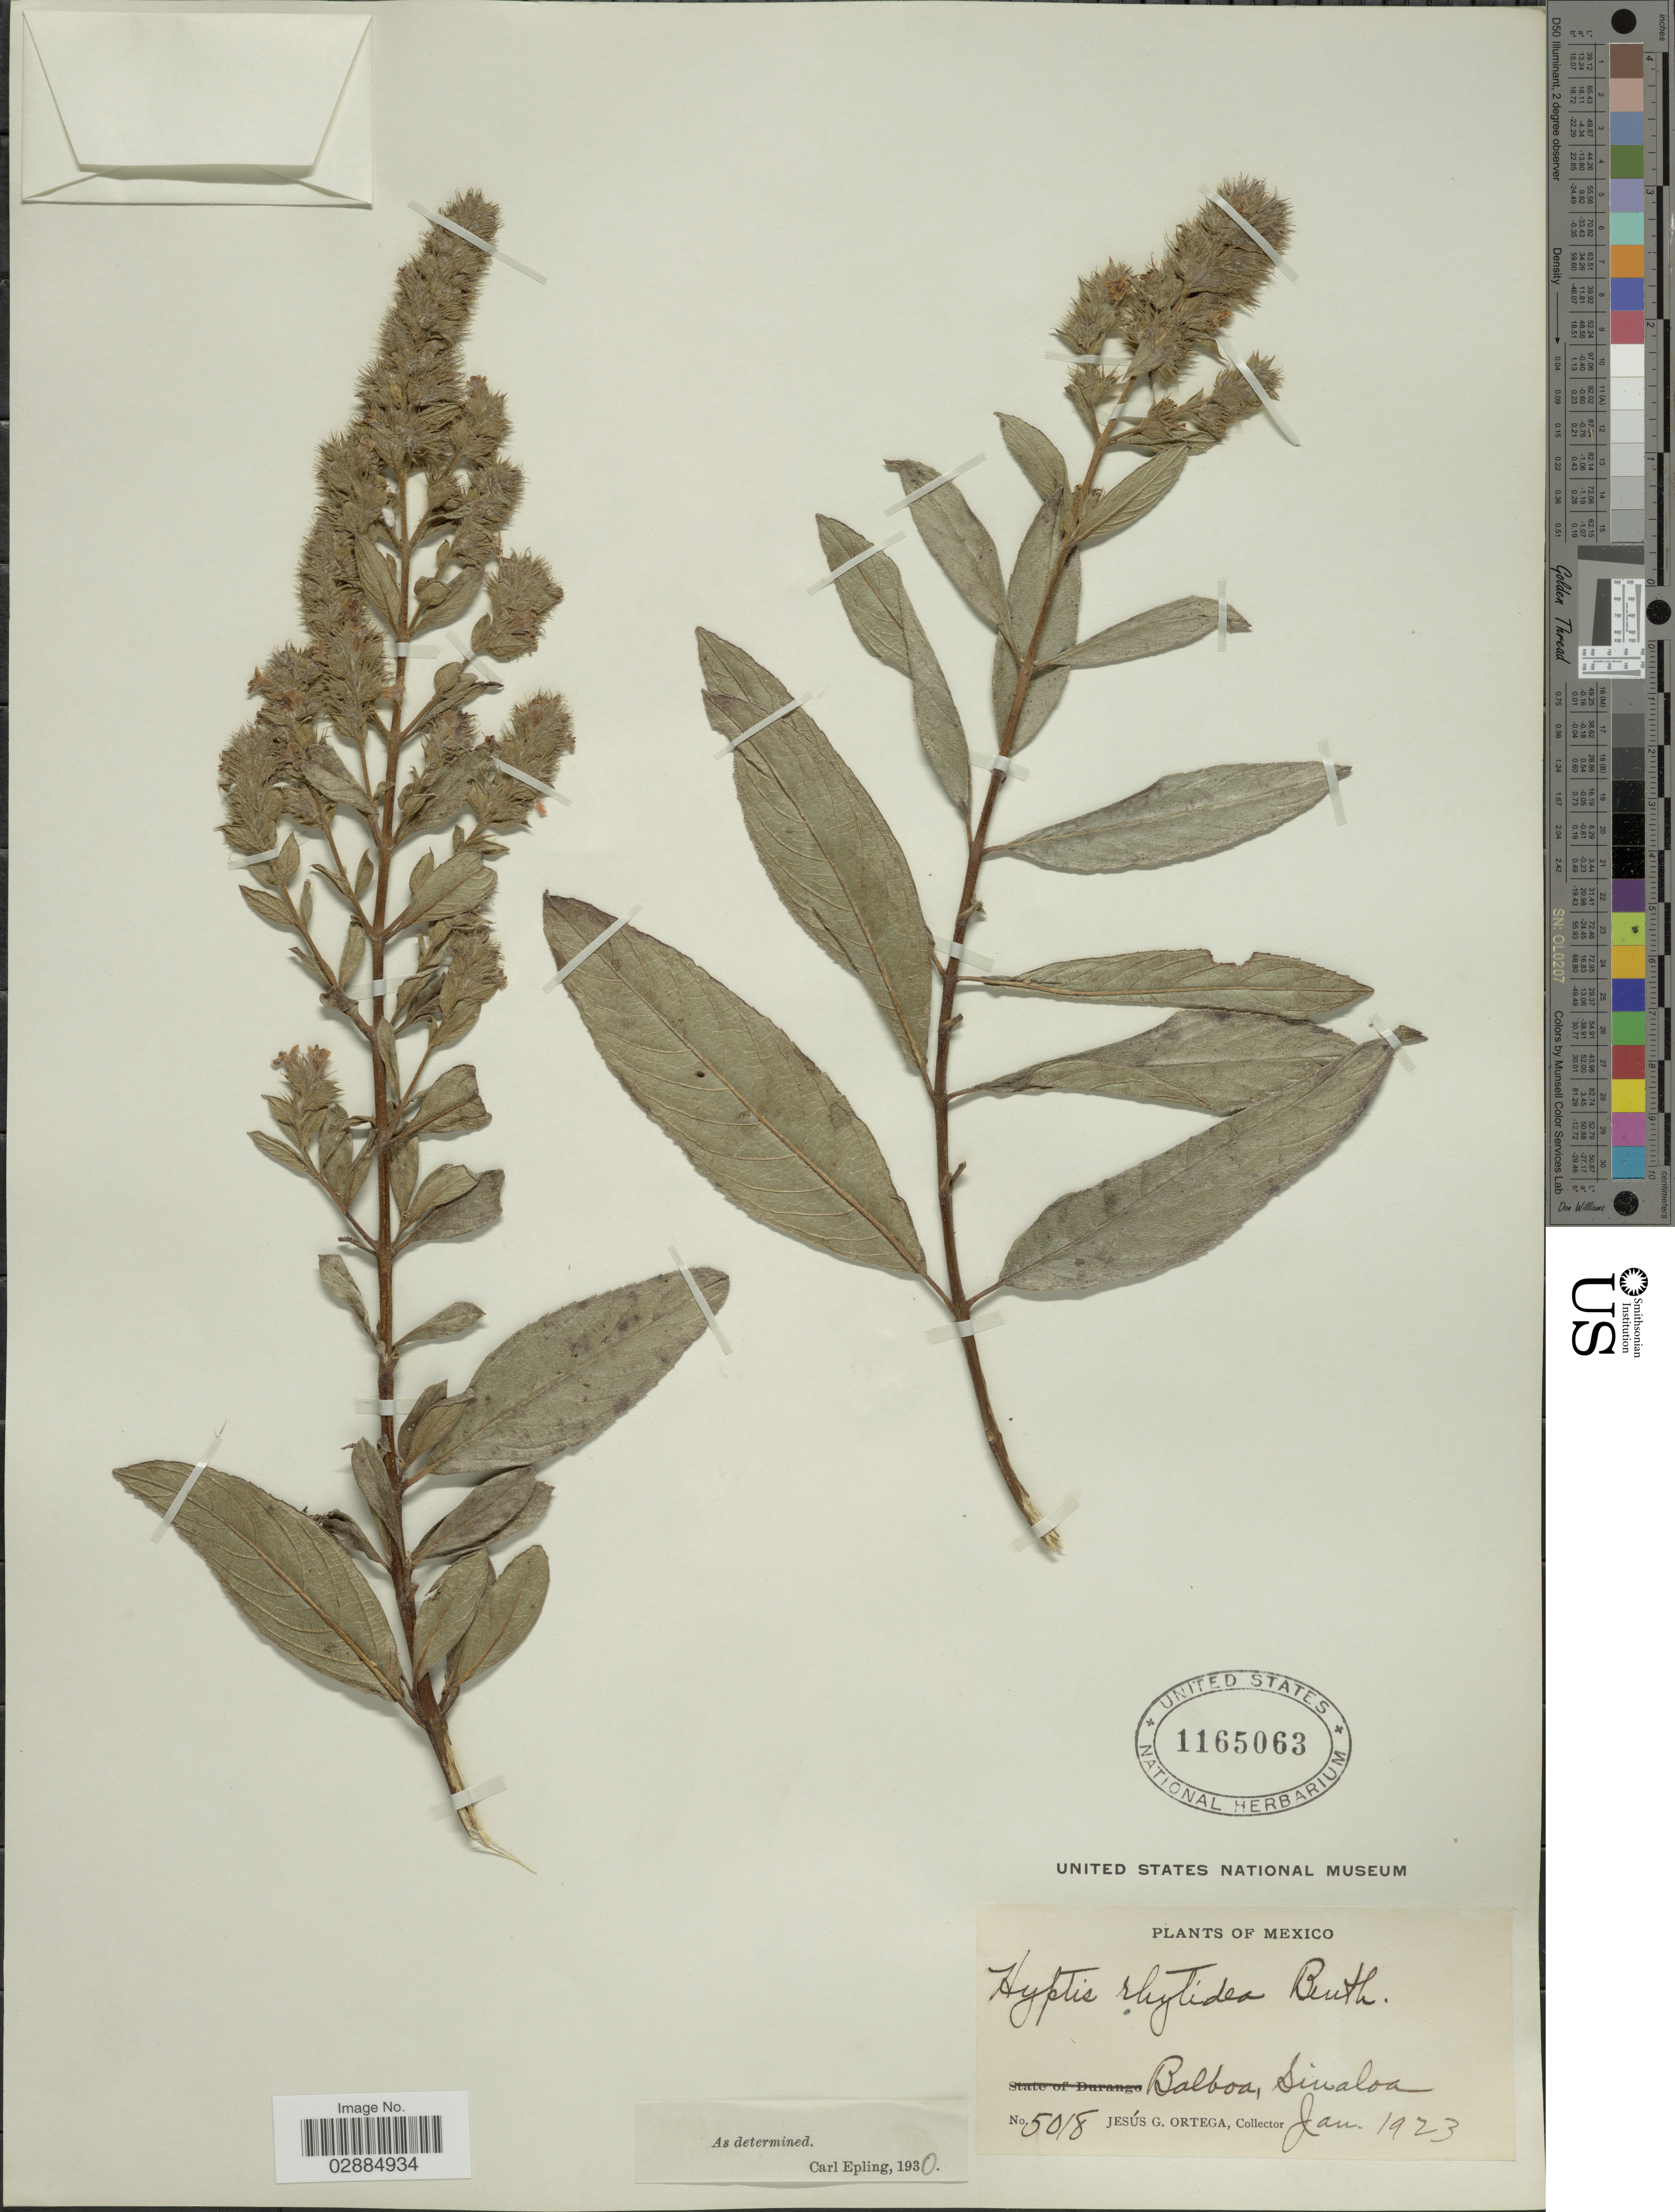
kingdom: Plantae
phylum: Tracheophyta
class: Magnoliopsida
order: Lamiales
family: Lamiaceae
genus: Hyptis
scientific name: Hyptis rhytidea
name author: Benth.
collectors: J. Ortega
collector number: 5018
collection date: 1923-01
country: Mexico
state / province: Sinaloa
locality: Balboa, Sinaloa.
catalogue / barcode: US 1165063